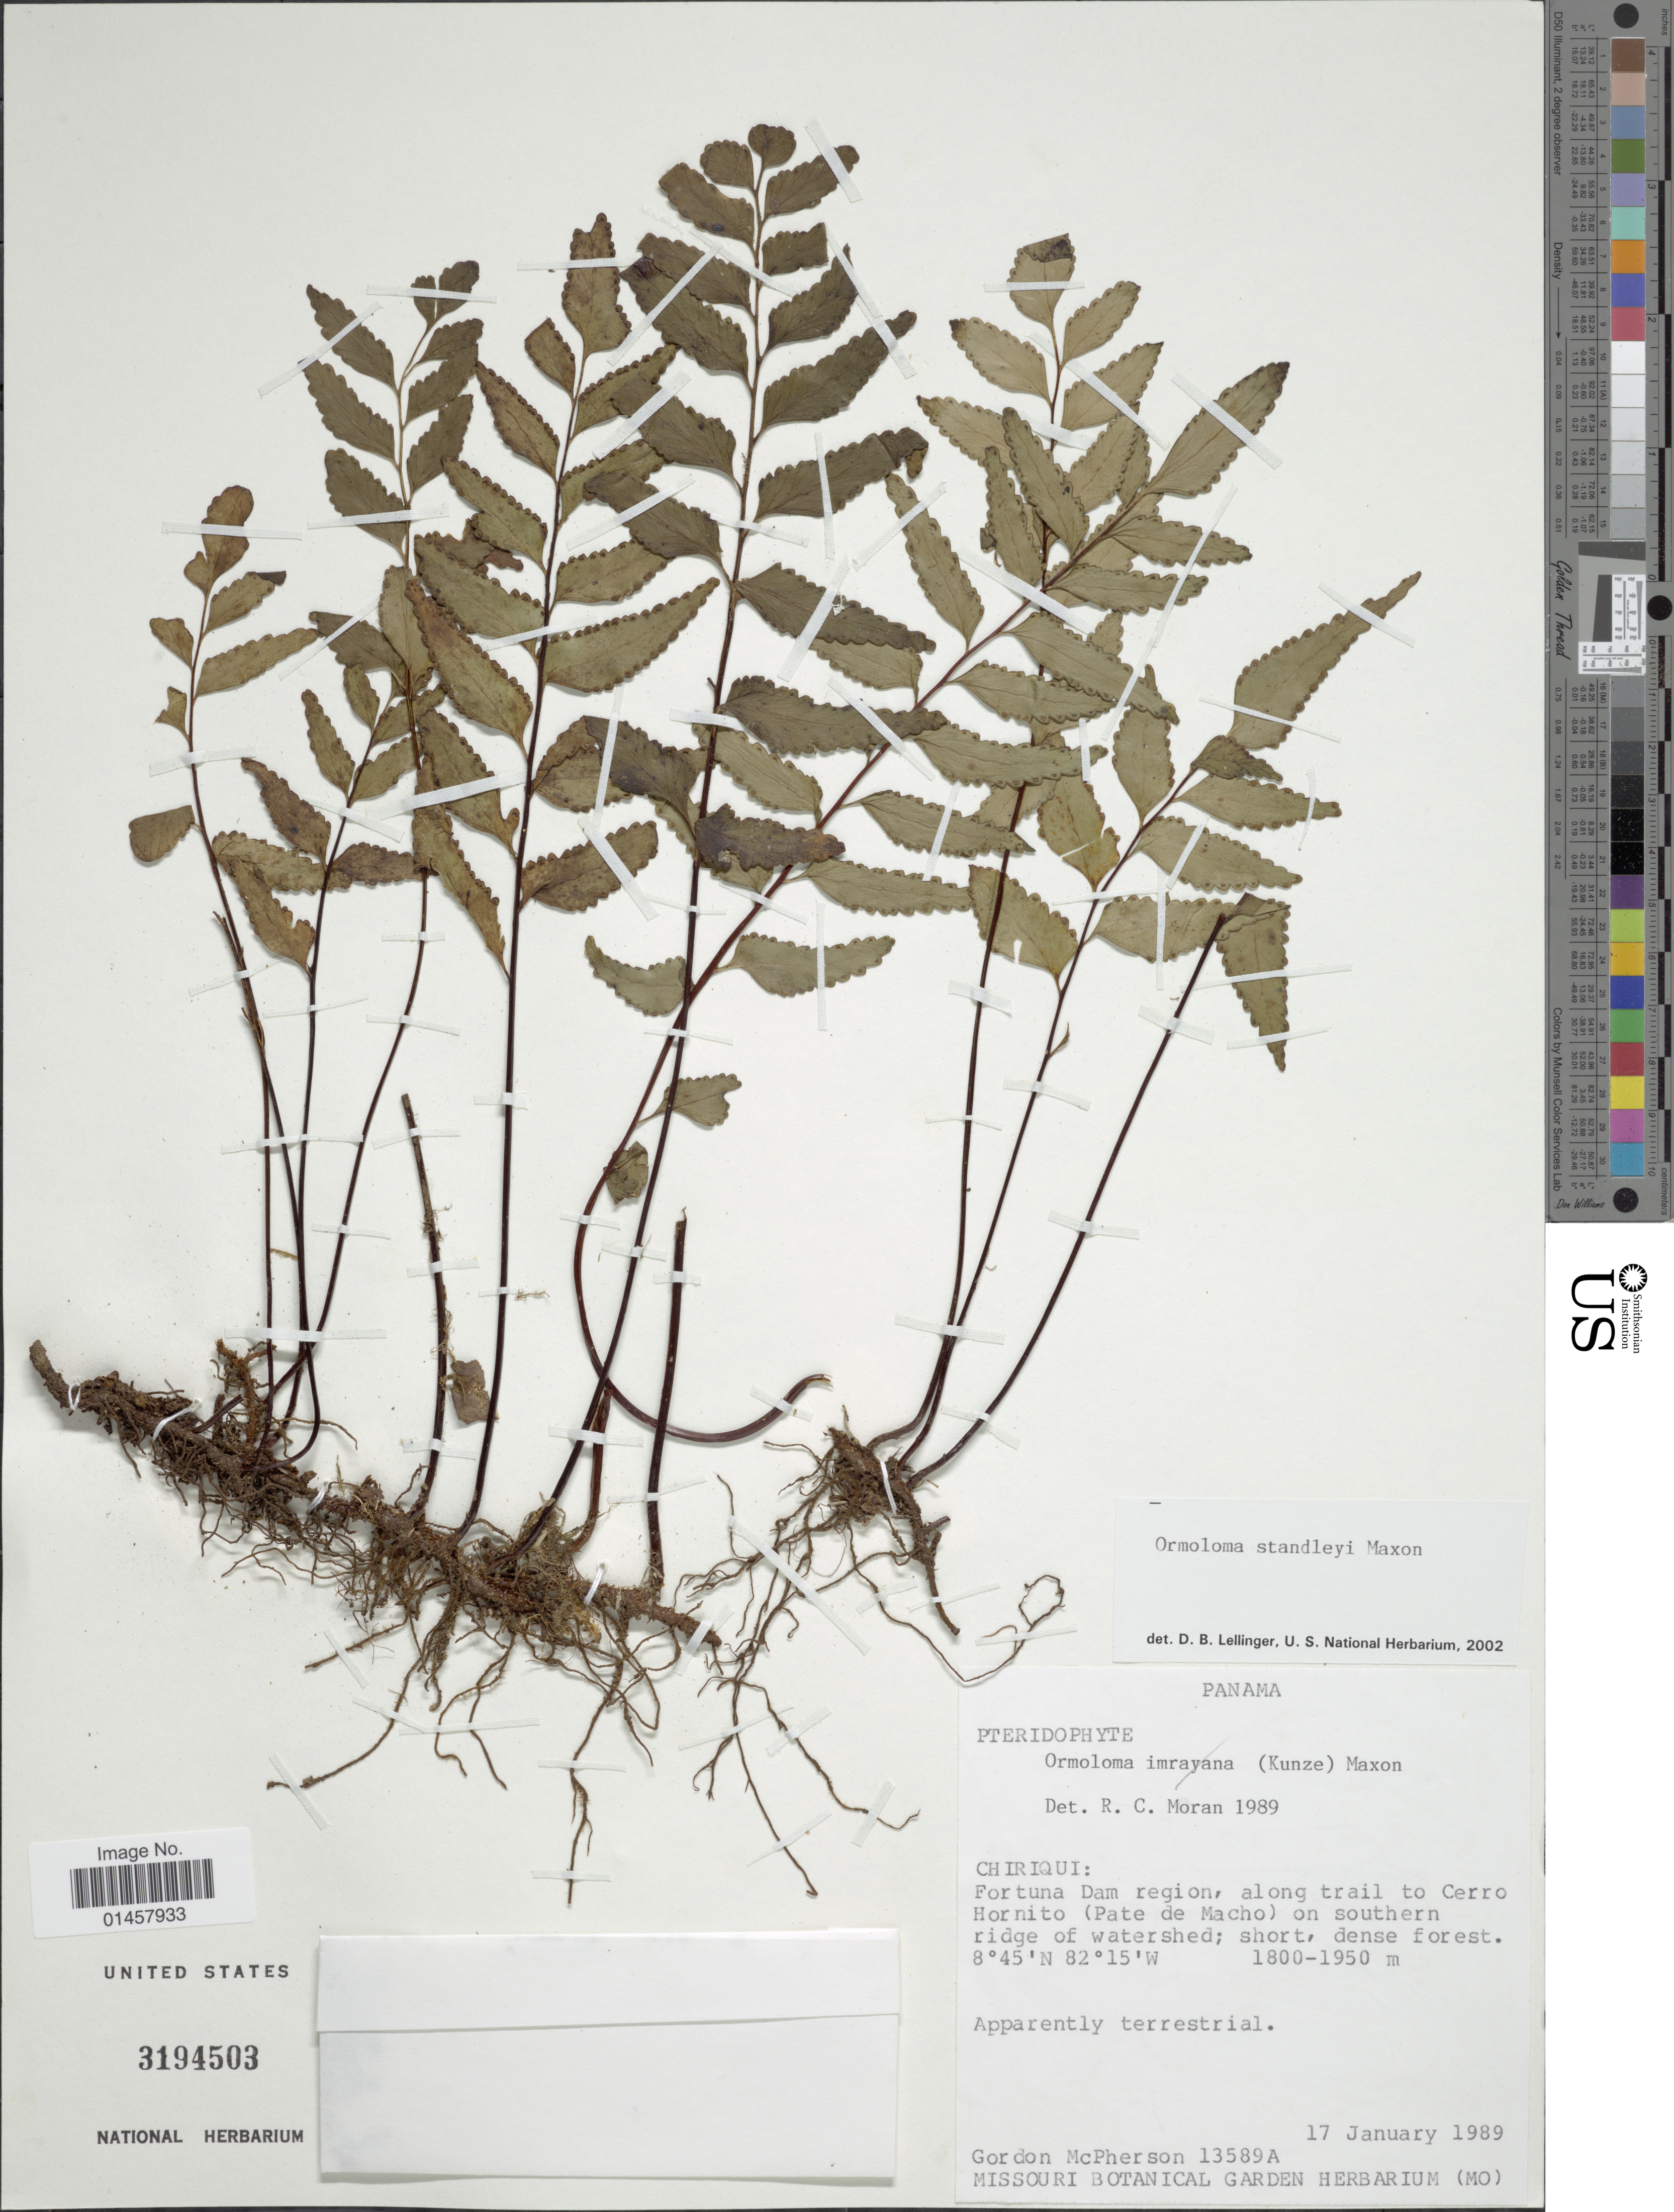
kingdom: Plantae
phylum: Tracheophyta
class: Polypodiopsida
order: Polypodiales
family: Lindsaeaceae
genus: Lindsaea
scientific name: Lindsaea standleyi comb. ined.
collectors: G. D. McPherson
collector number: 13589A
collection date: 1989-01-17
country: Panama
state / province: Chiriqui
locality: Chiriqui: Fortuna Dam region, along trail to Cerro Hornito(Pate de Macho) on southern ridge of watershed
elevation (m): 1800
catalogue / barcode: US 3194503